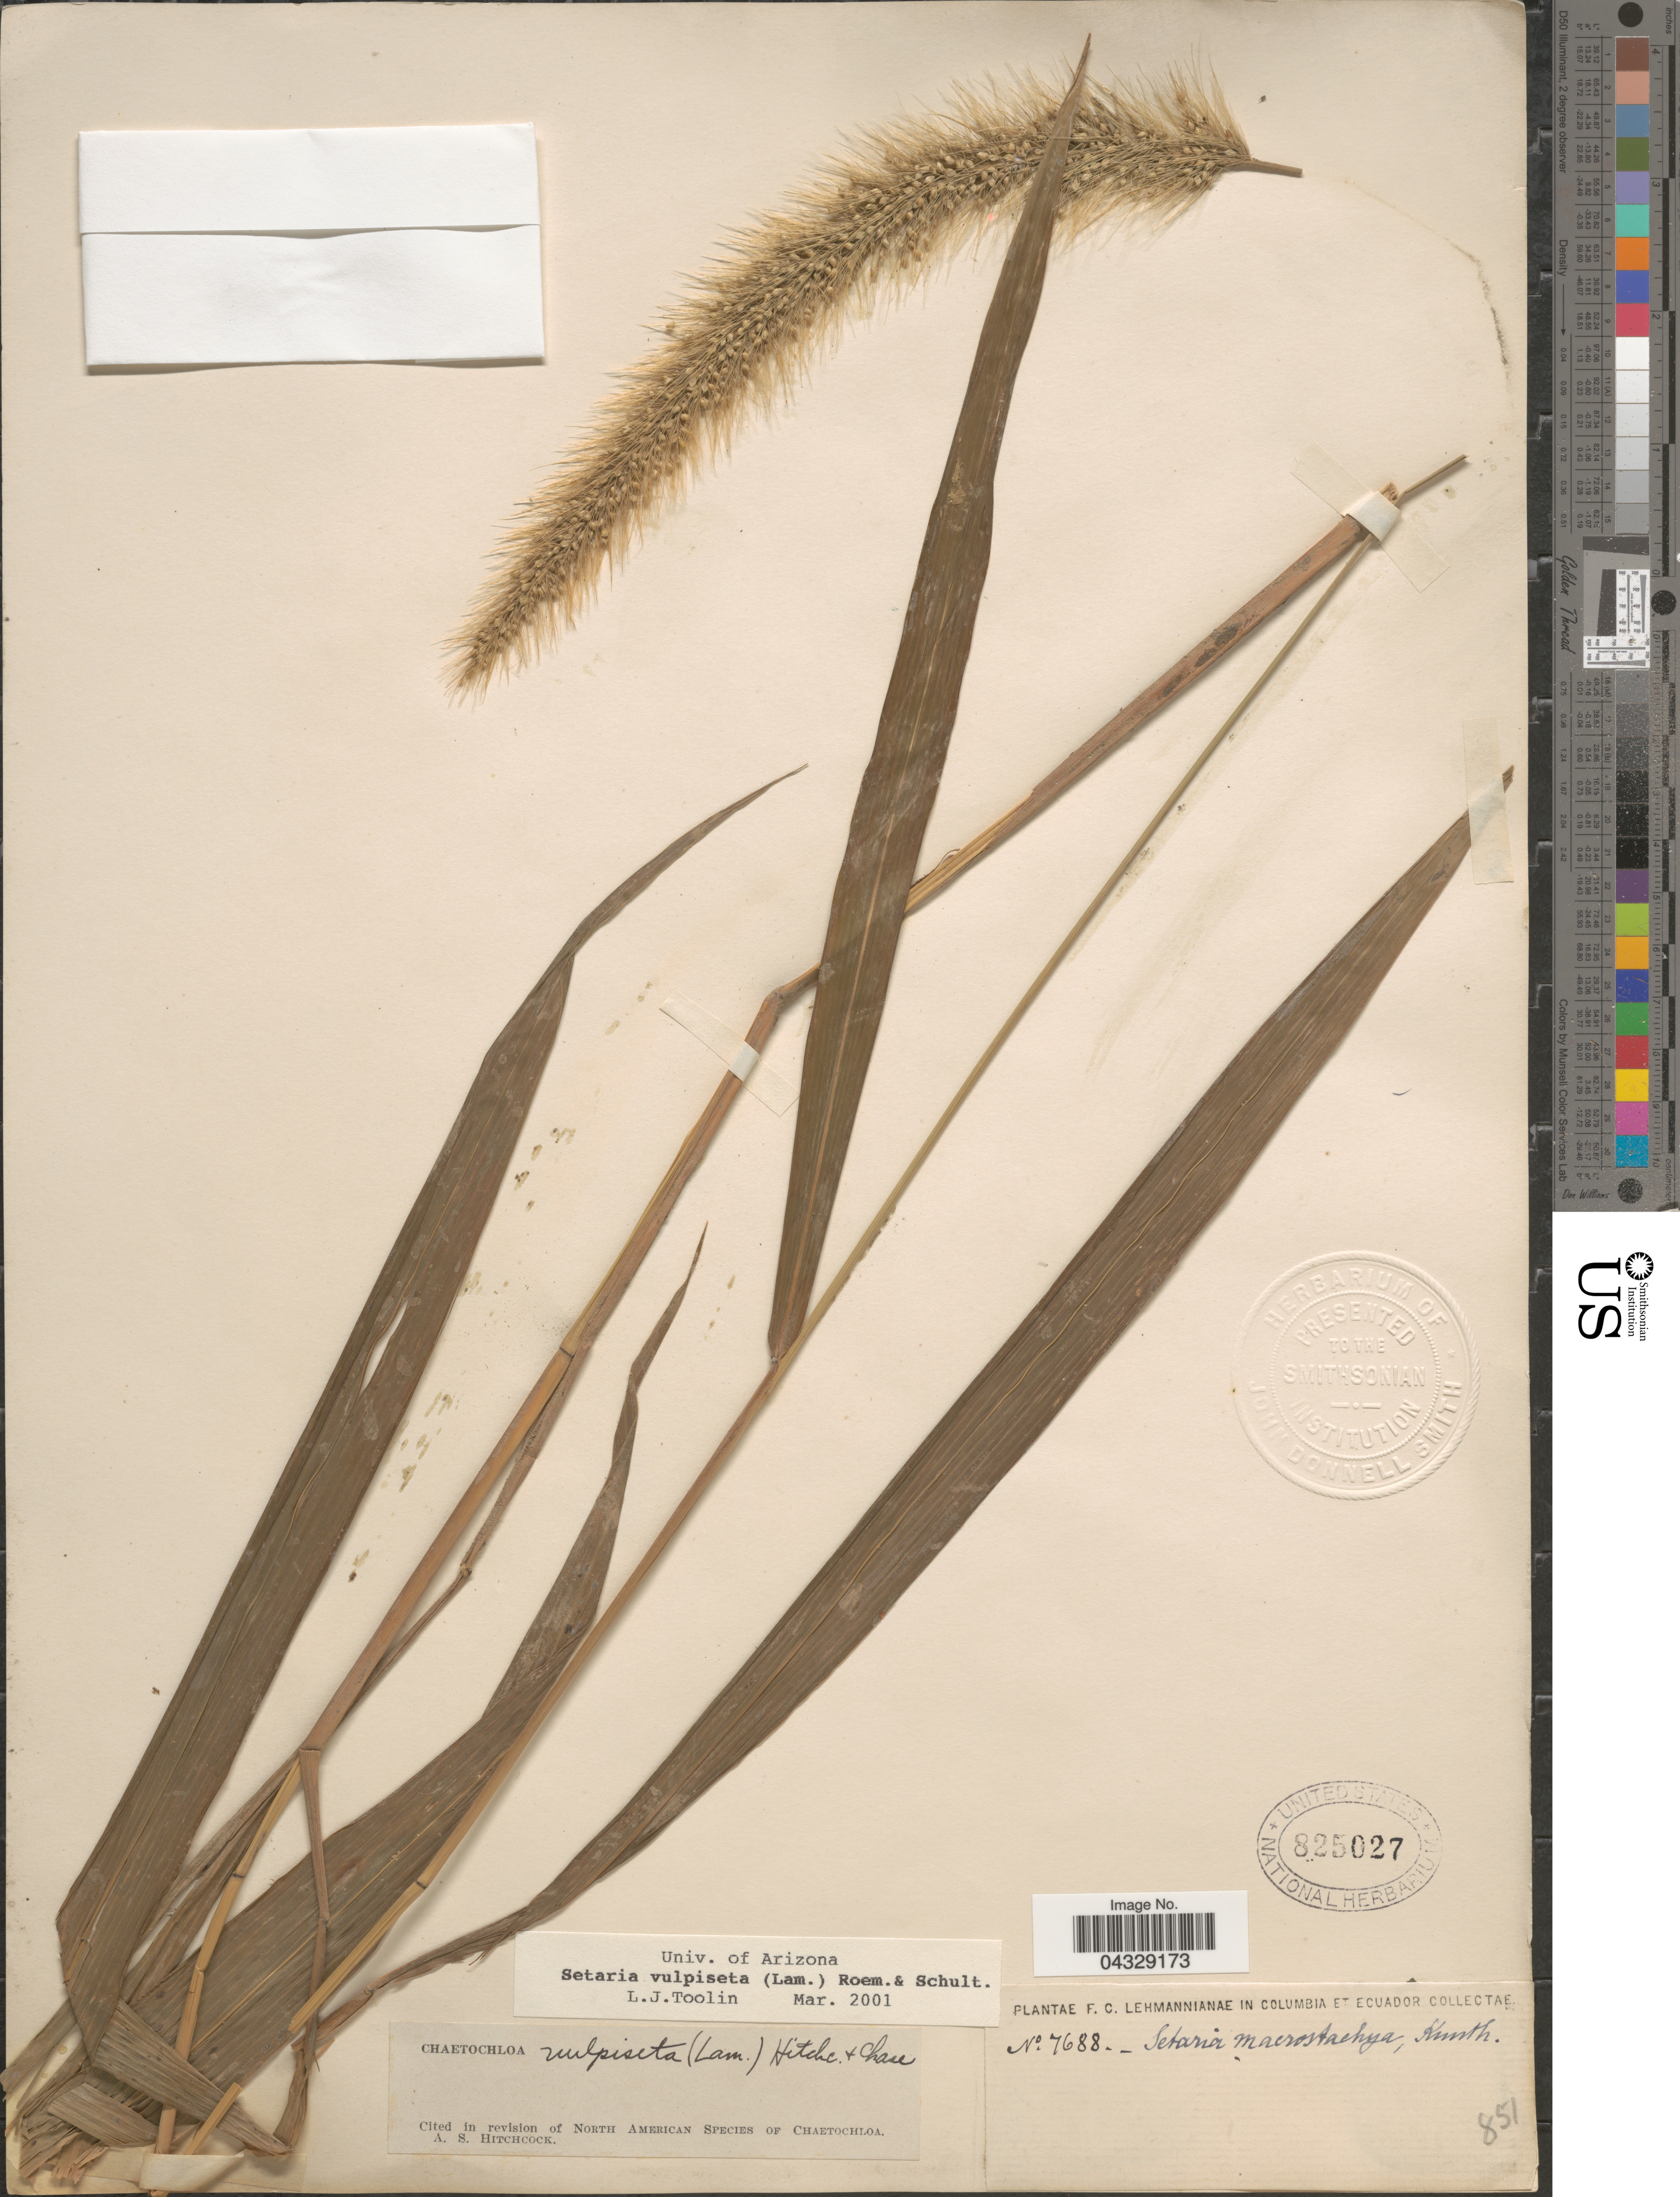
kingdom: Plantae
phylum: Tracheophyta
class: Liliopsida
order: Poales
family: Poaceae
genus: Setaria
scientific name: Setaria vulpiseta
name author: (Lam.) Roem. & Schult.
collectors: F. C. Lehmann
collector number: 7688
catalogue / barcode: US 825027